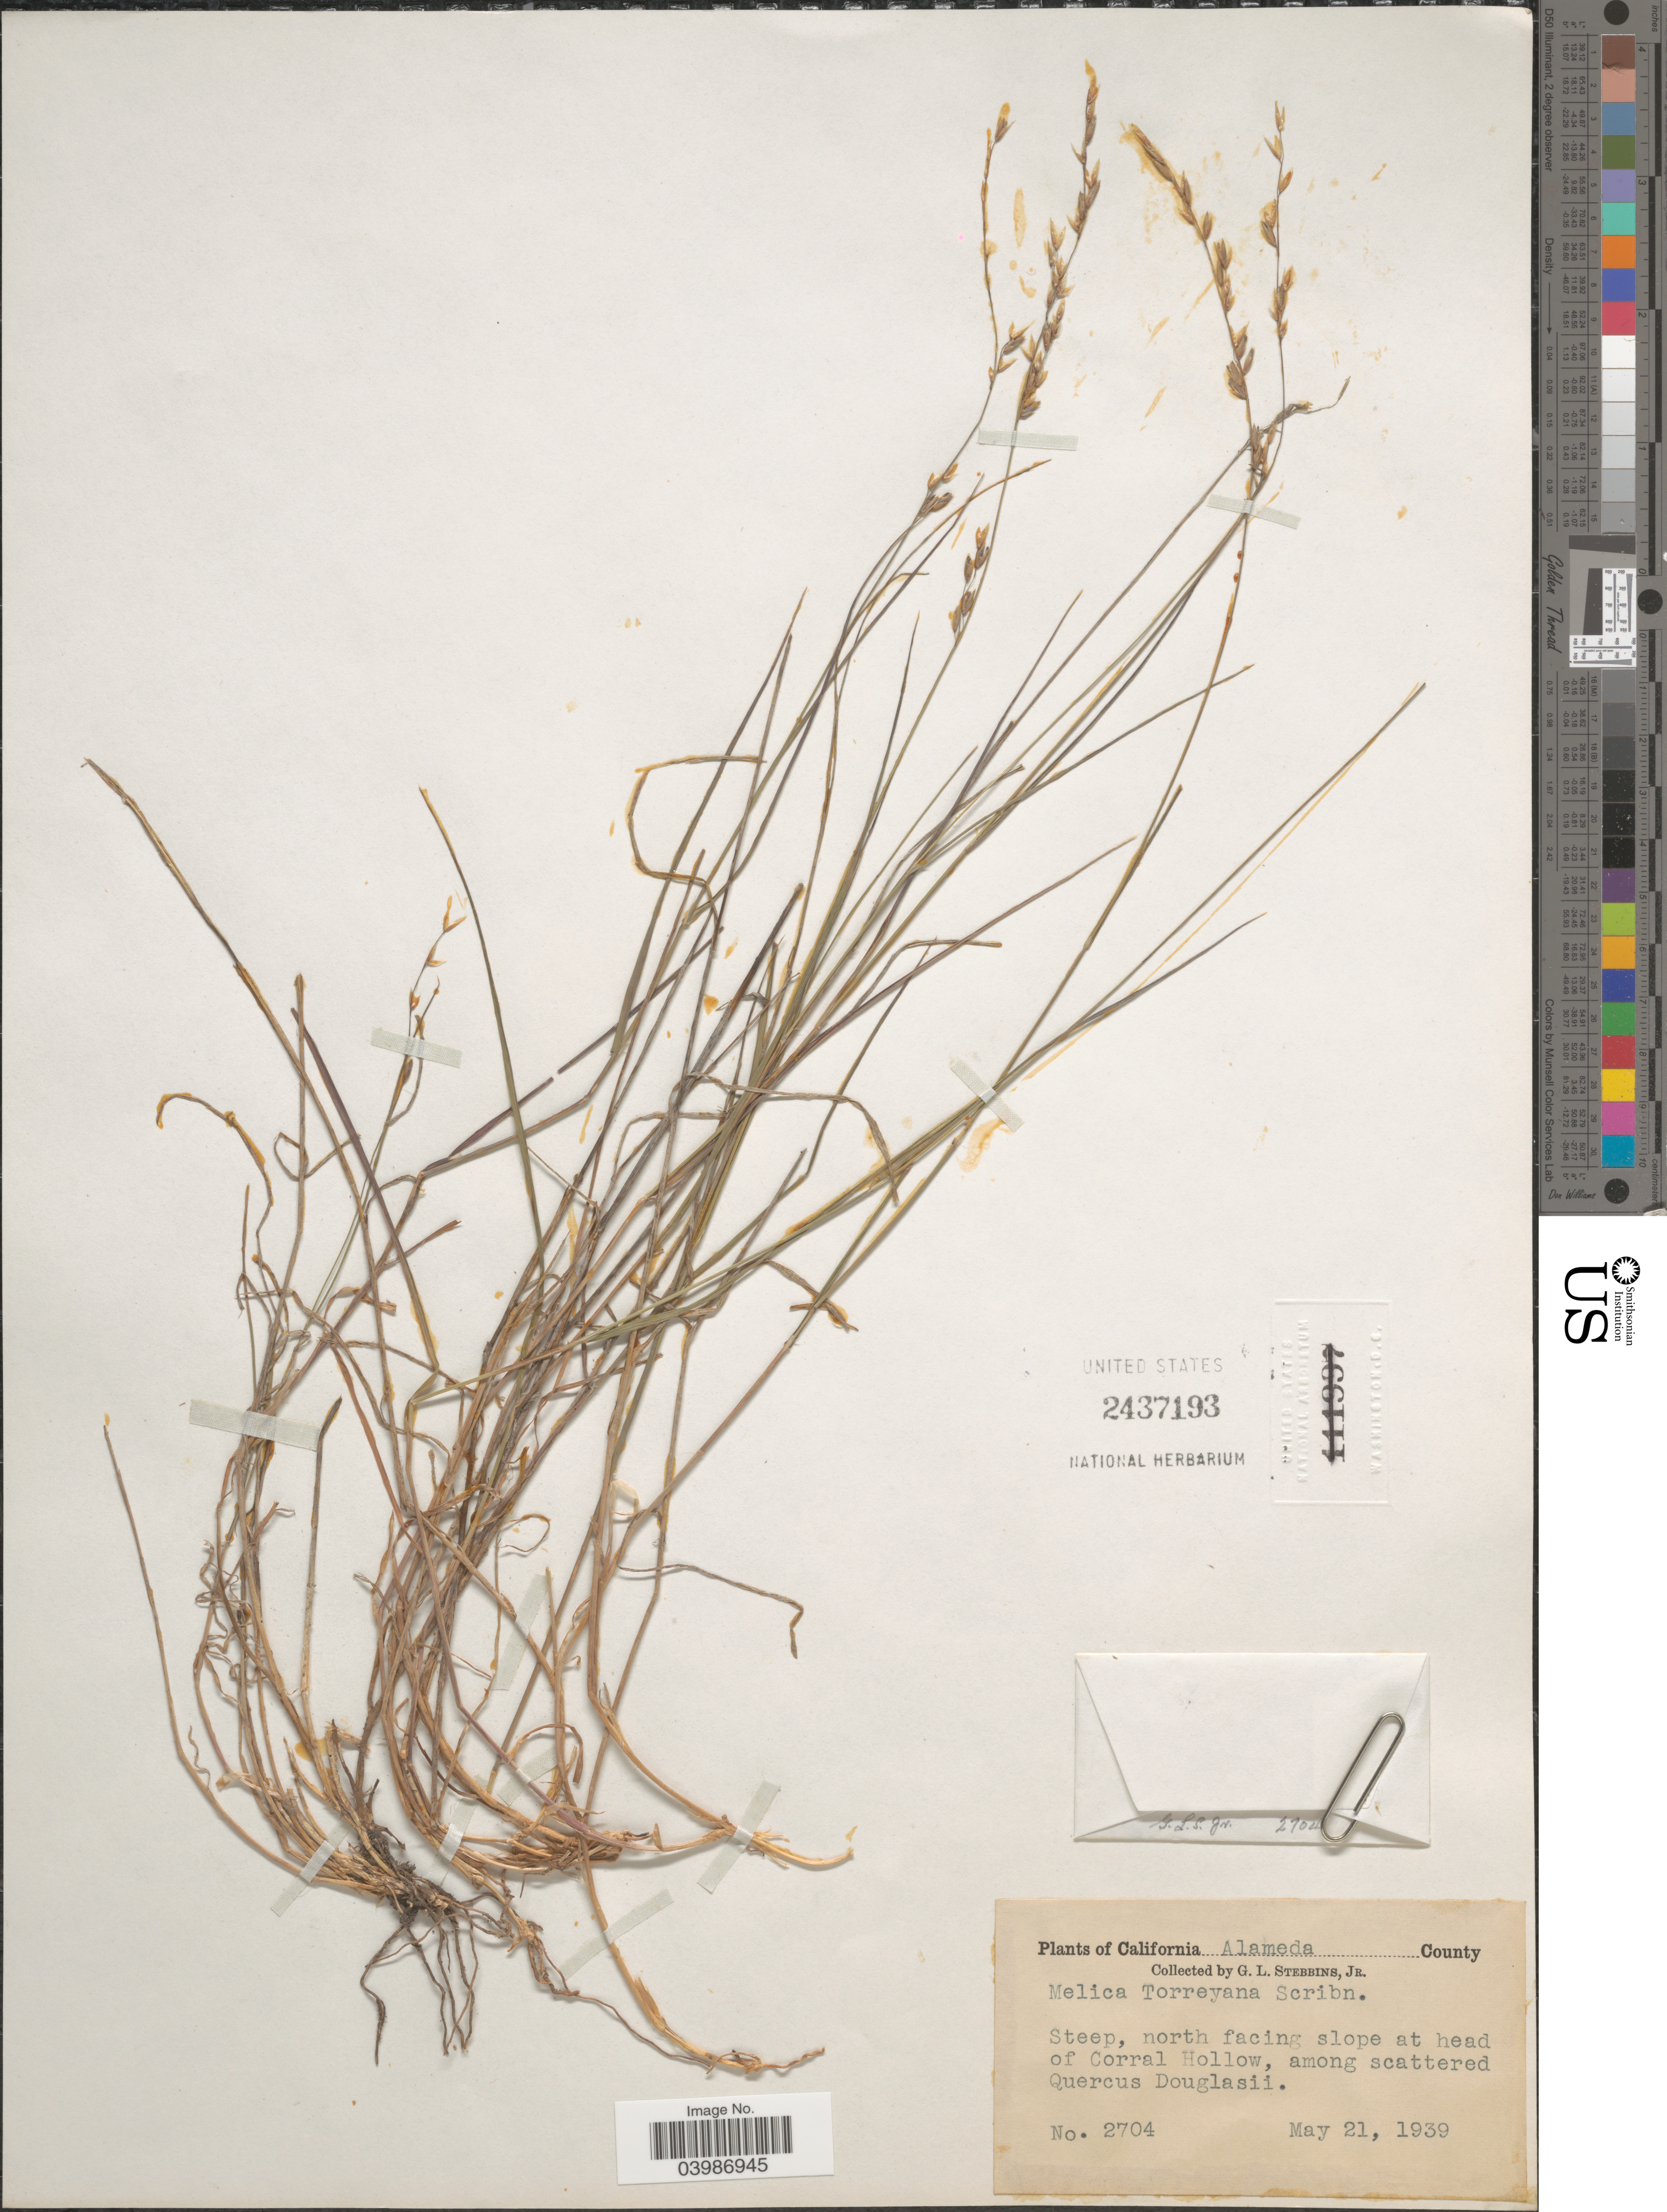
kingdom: Plantae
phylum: Tracheophyta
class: Liliopsida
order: Poales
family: Poaceae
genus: Melica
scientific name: Melica torreyana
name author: Scribn.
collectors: G. L. Stebbins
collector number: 2704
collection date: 1939-05-21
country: United States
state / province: California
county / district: Alameda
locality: Alameda County. North facing slope at head of Corral Hollow.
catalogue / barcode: US 2437193